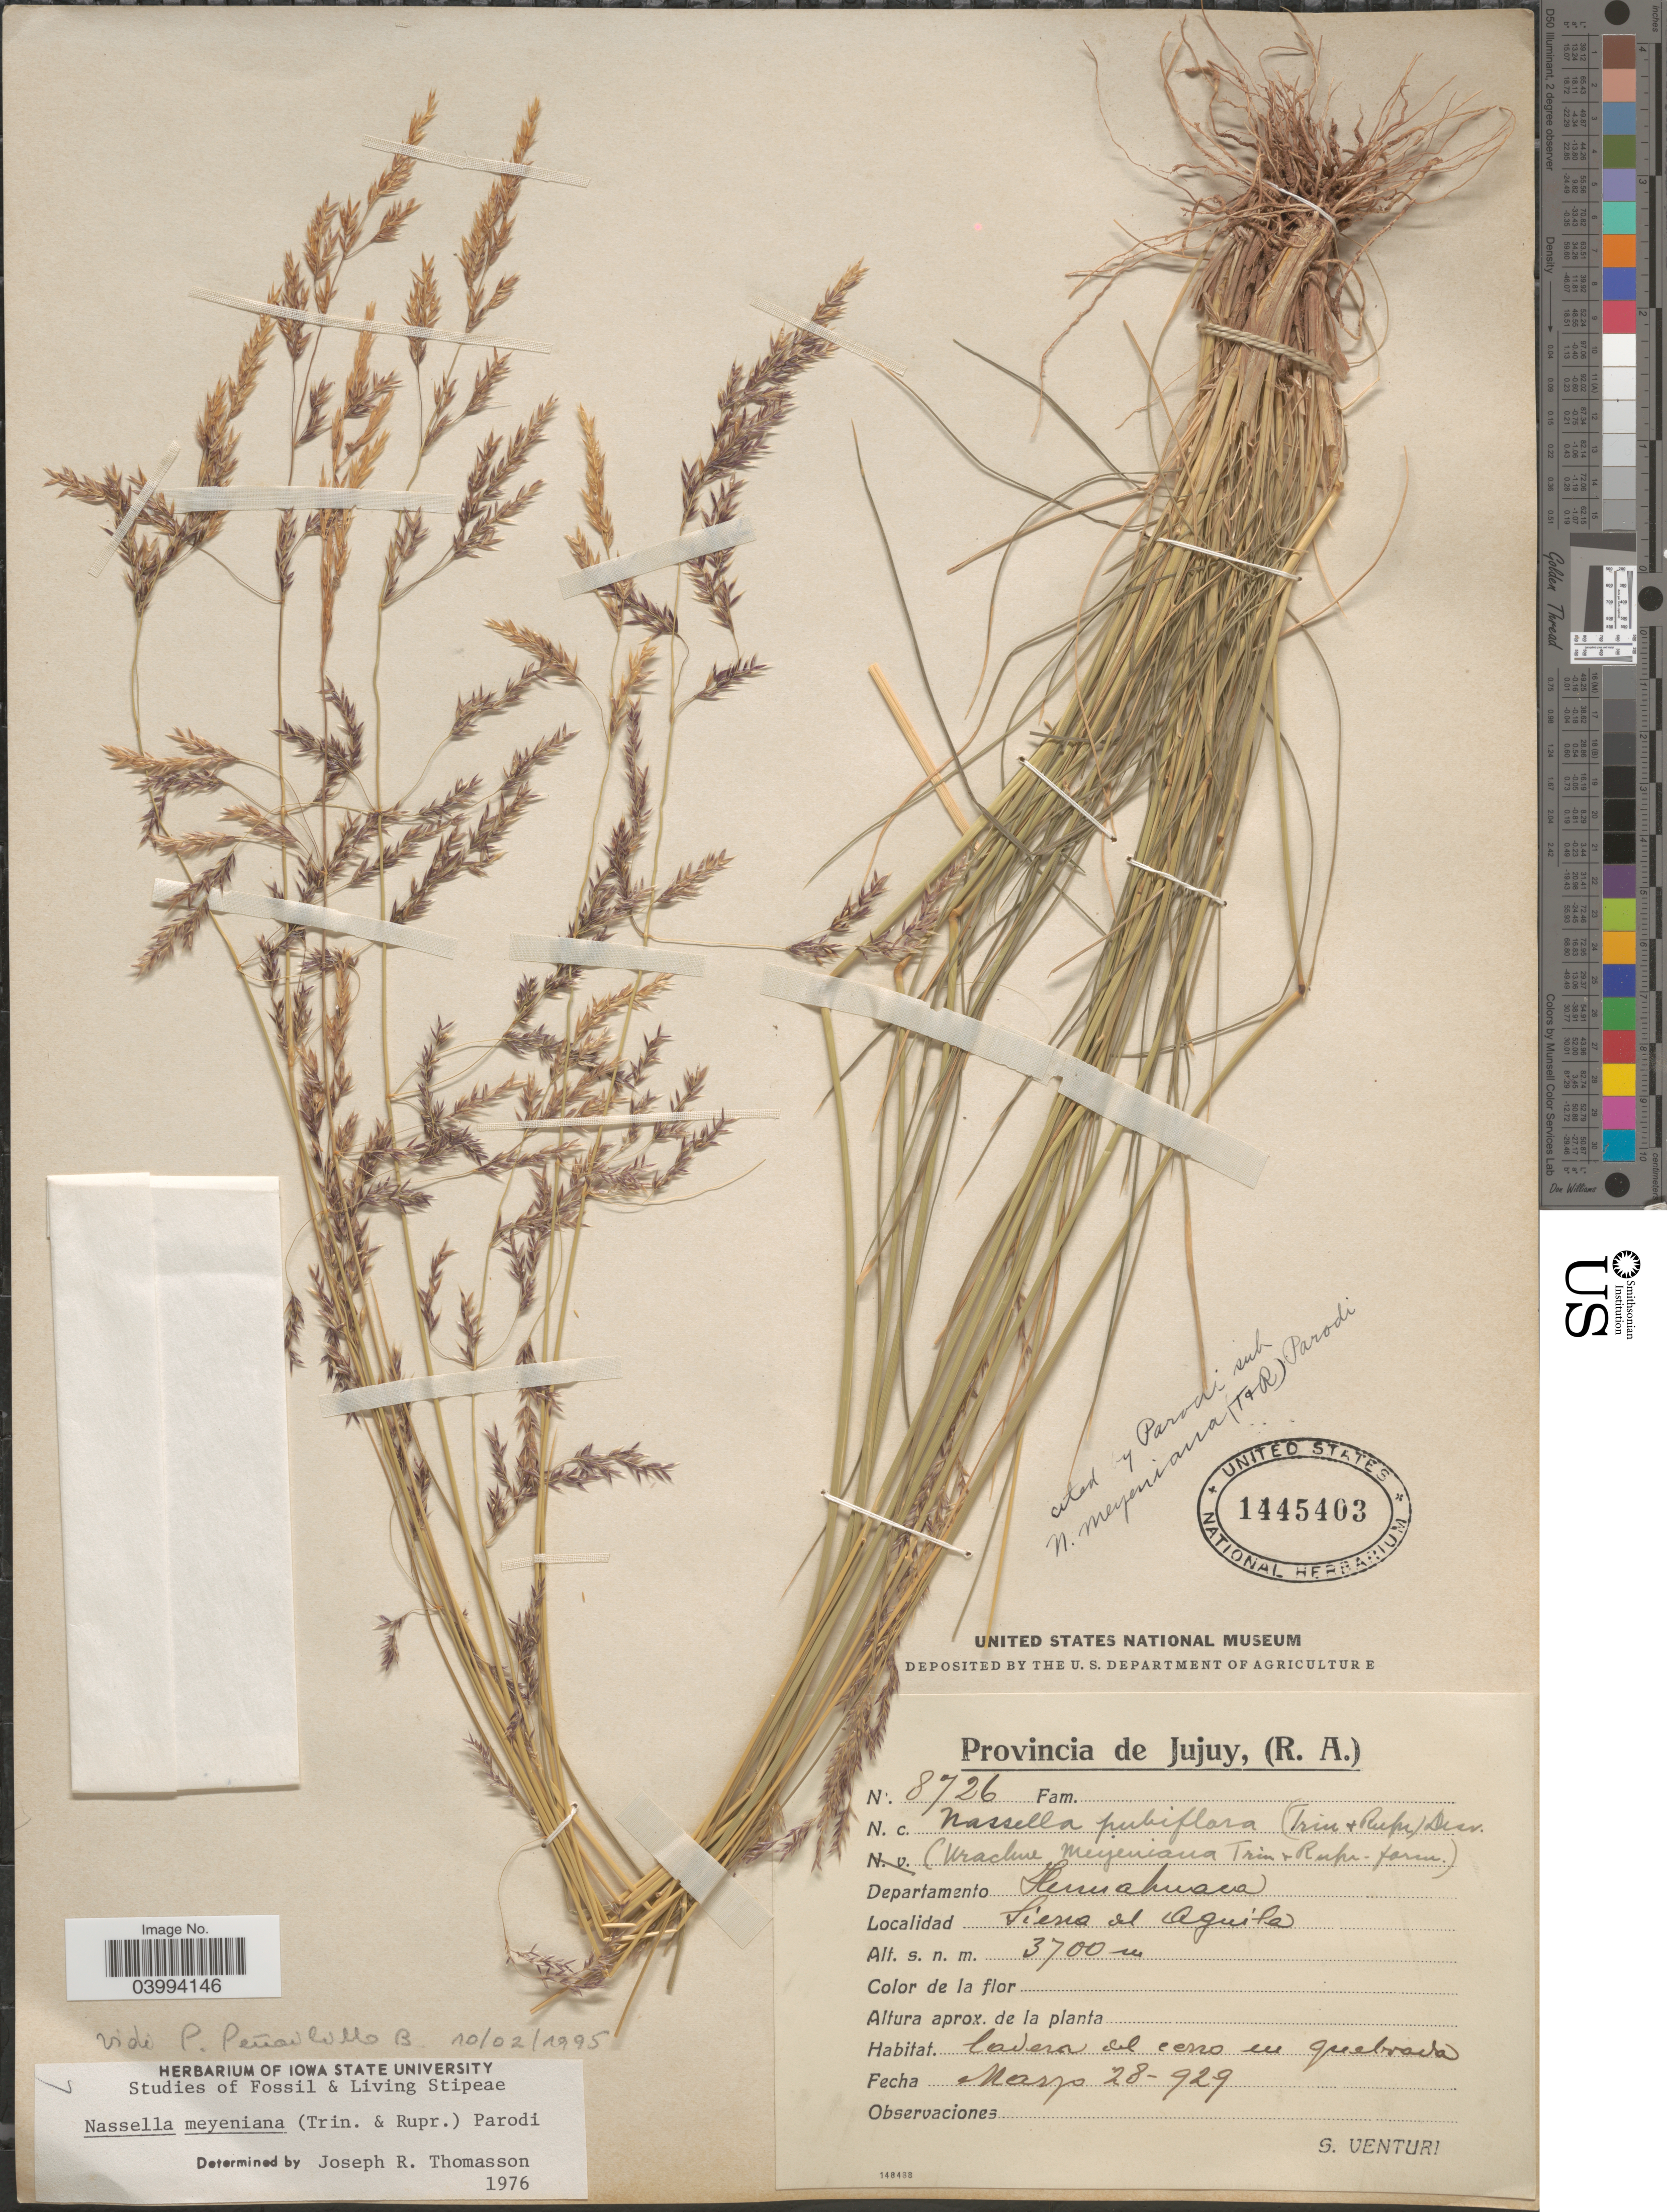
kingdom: Plantae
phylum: Tracheophyta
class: Liliopsida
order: Poales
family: Poaceae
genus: Nassella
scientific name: Nassella meyeniana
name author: (Trin. & Rupr.) Parodi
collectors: S. Venturi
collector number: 8726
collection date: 1929-05-28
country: Argentina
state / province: Jujuy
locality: Departamento Humahuaca. Sierra del Aguila.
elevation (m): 3700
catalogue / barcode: US 1445403